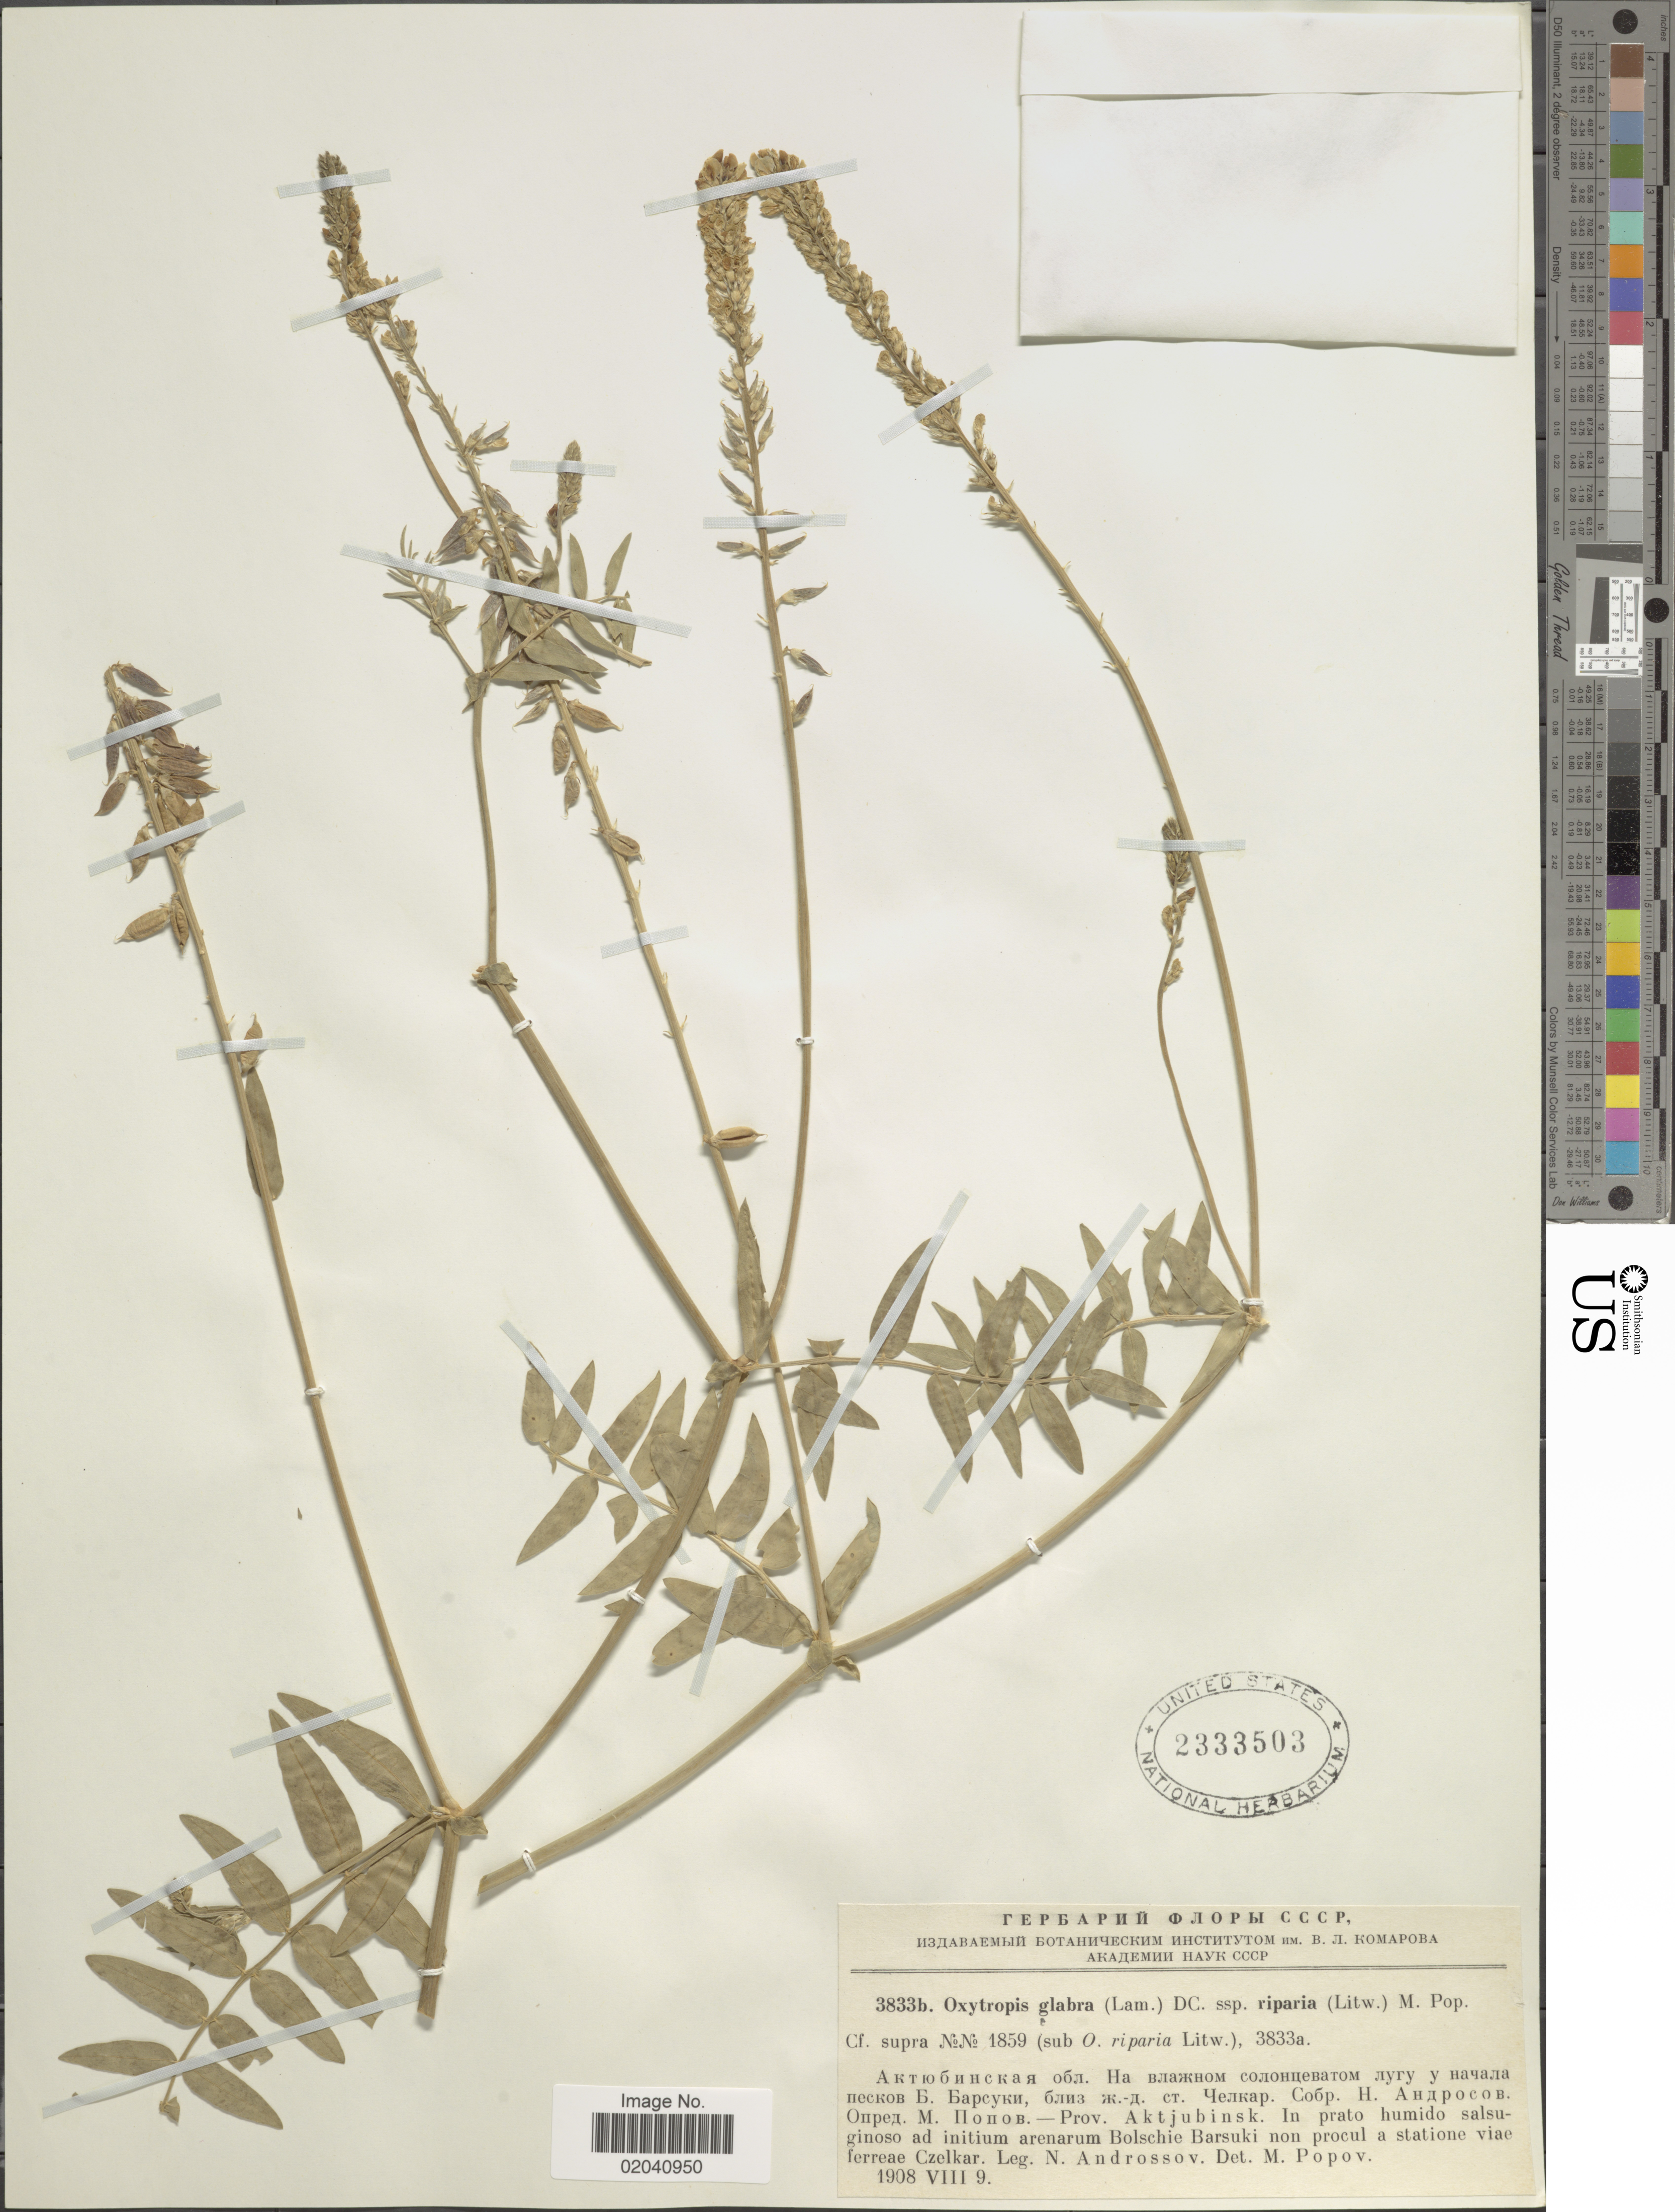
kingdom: Plantae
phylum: Tracheophyta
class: Magnoliopsida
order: Fabales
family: Fabaceae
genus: Oxytropis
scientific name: Oxytropis glabra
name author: DC.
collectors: N. Androssov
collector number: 3833b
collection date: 1908-08-09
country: Kazakhstan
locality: Prov. Aktyubinsk, in prato humido salsuginoso ad initium arenarum Bolschie Barsuki non procul a statione viae ferreae Czelkar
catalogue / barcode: US 2333503